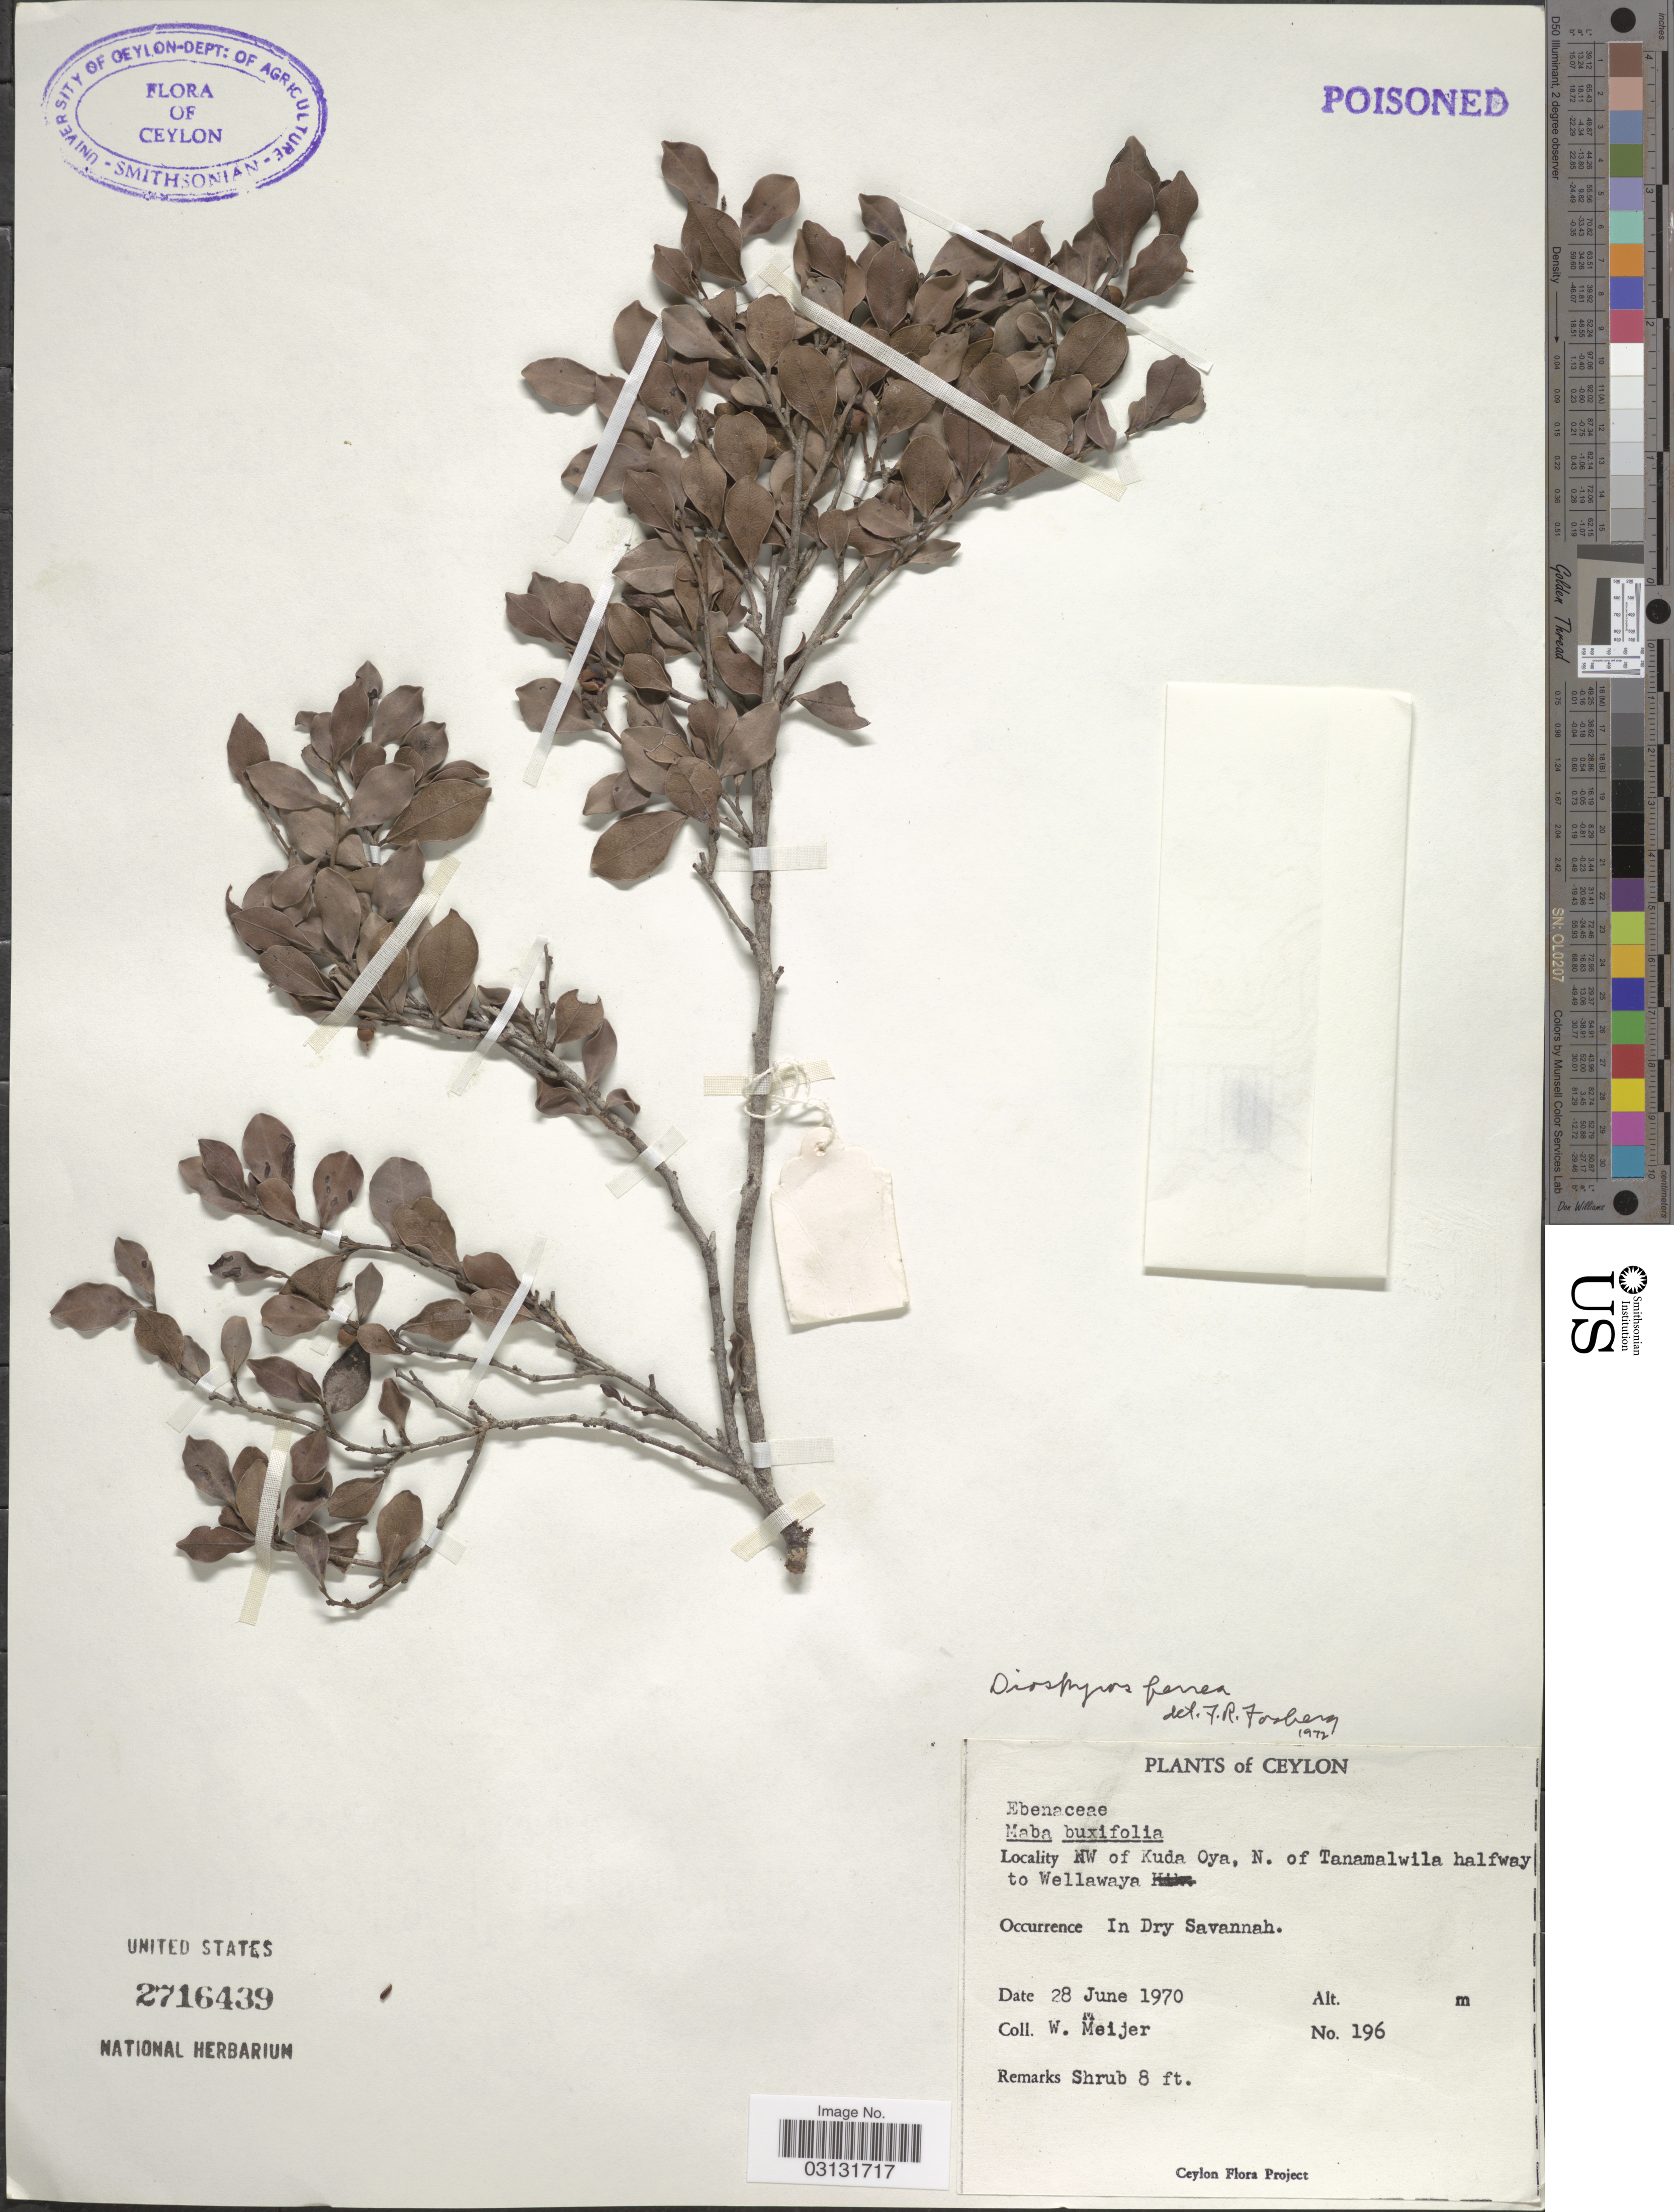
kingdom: Plantae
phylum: Tracheophyta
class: Magnoliopsida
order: Ericales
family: Ebenaceae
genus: Diospyros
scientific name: Diospyros ferrea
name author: (Willd.) Bakh.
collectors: W. Meijer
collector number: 196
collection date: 1970-06-28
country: Sri Lanka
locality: Ceylon. NW of Kuda Oya, N. of Tanamalwila halfway to Wellawaya.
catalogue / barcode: US 2716439